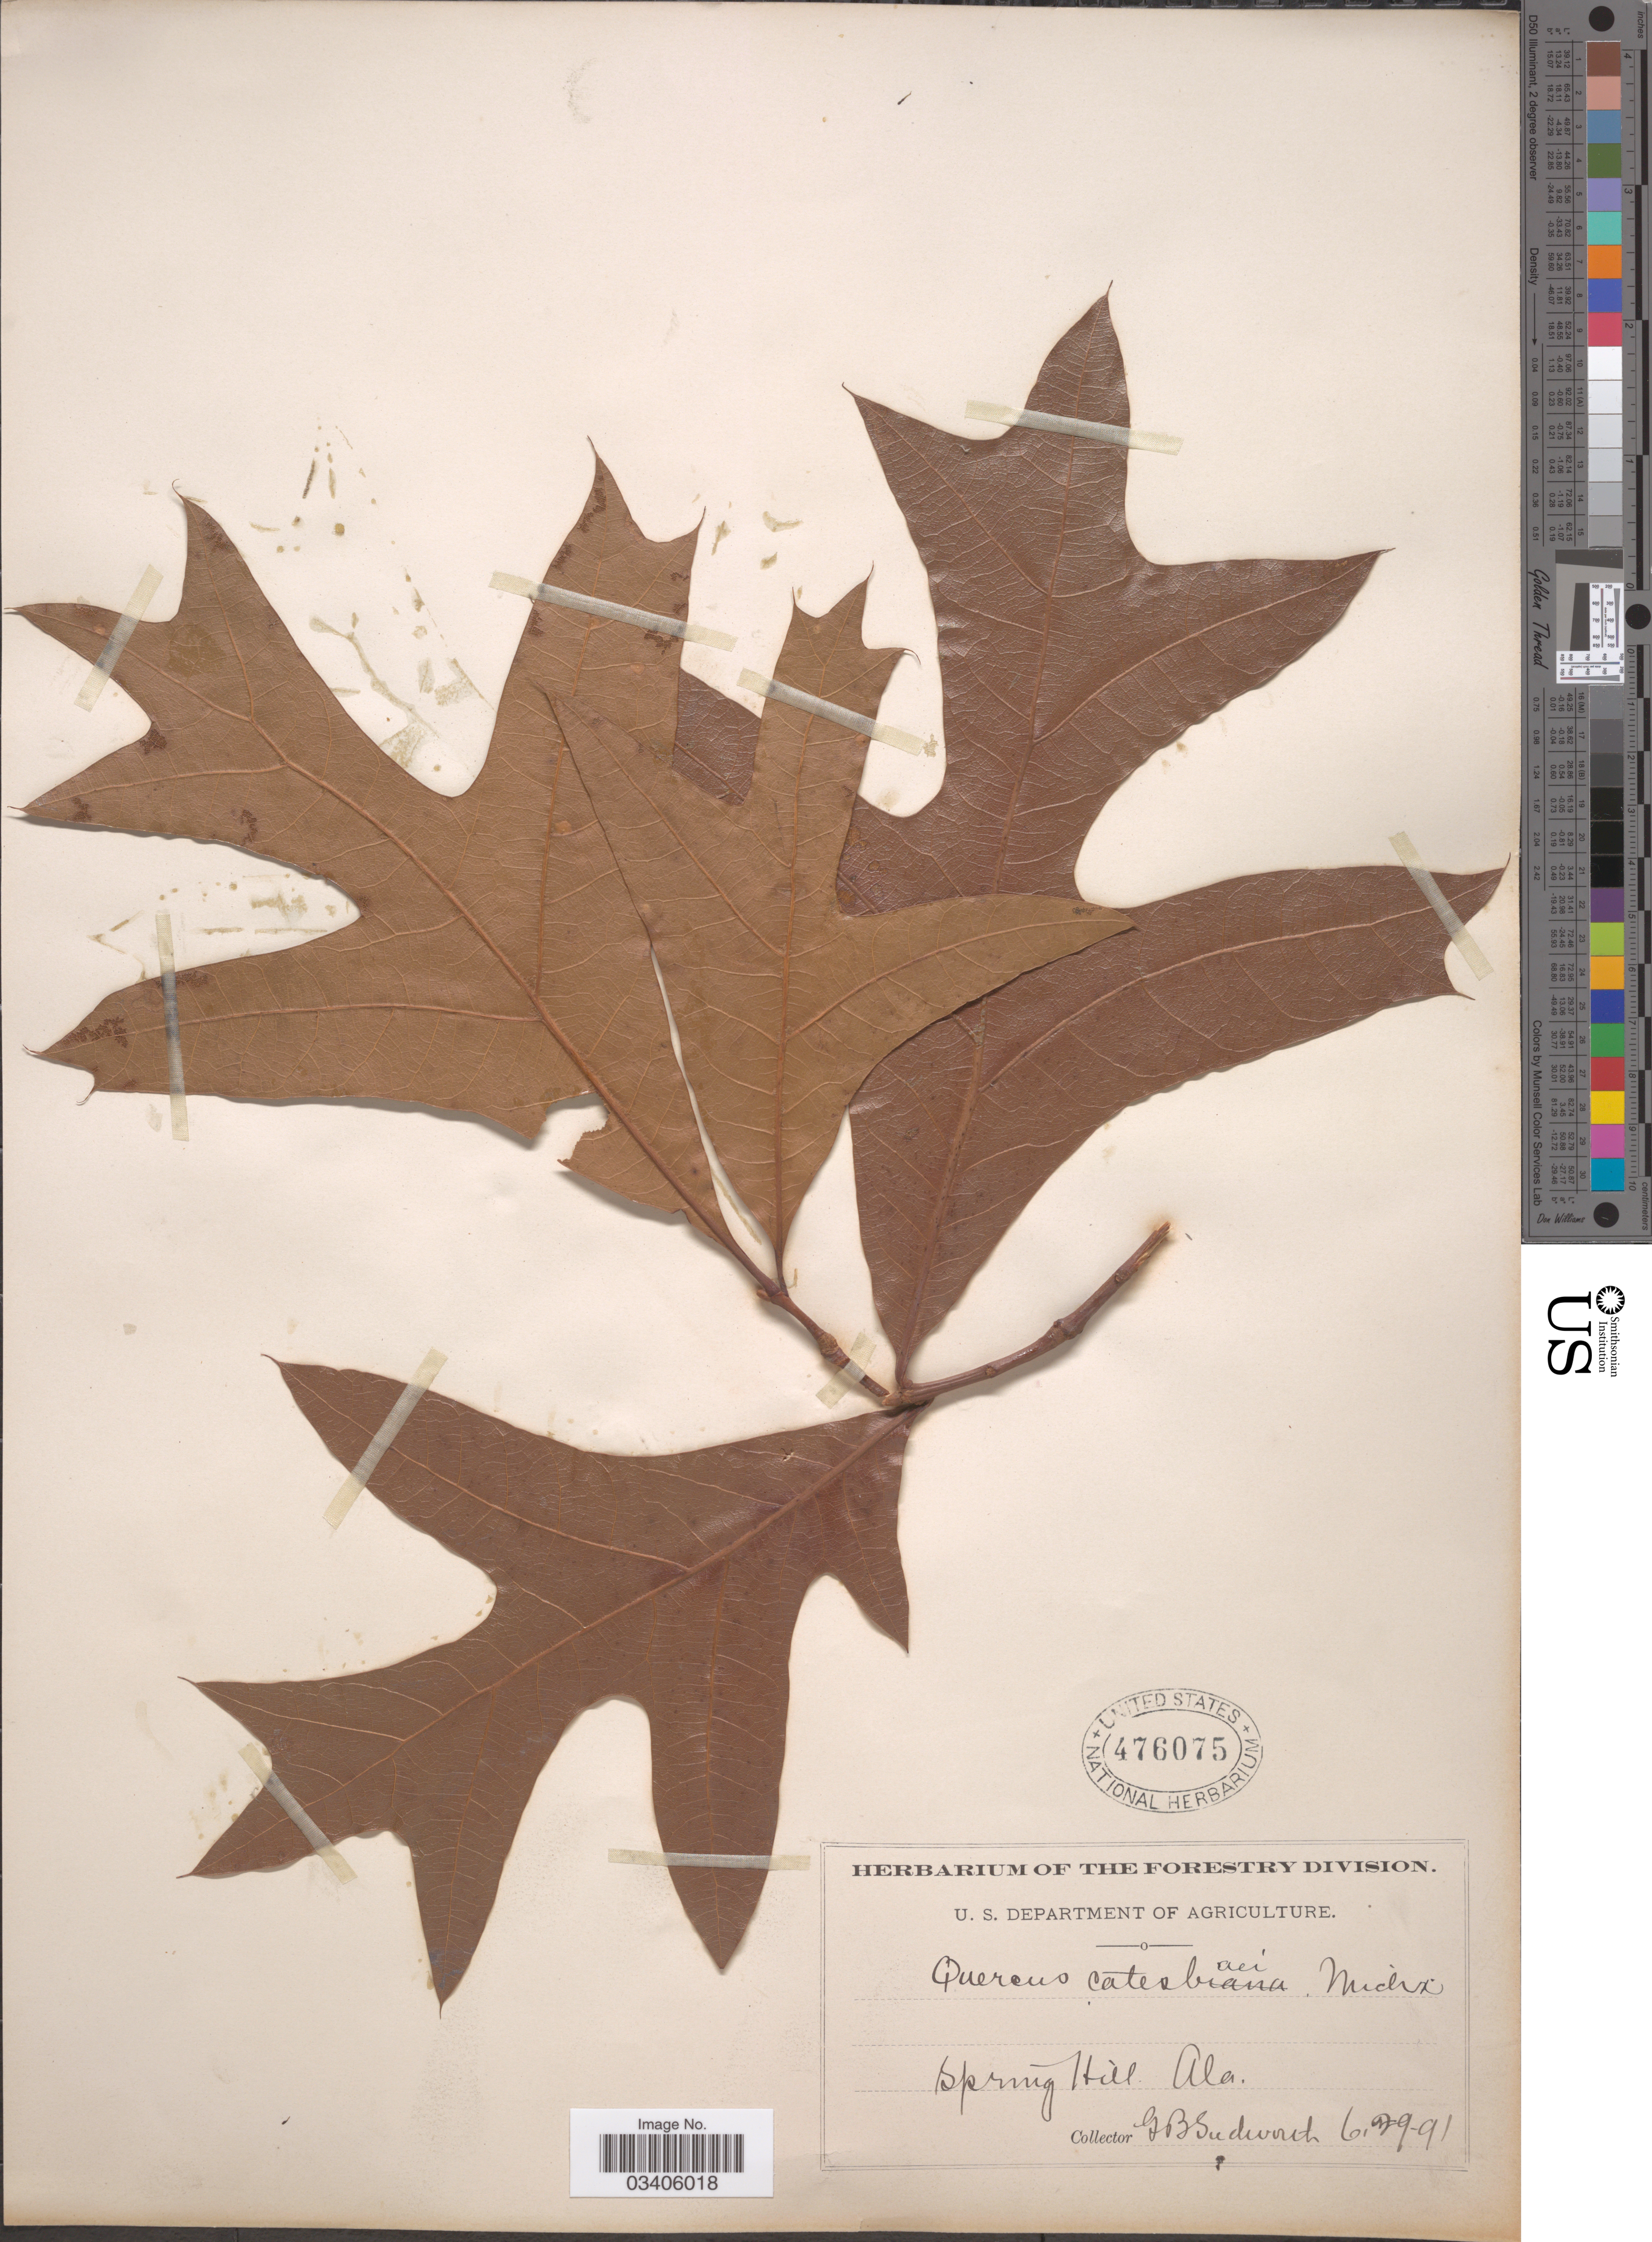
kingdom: Plantae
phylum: Tracheophyta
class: Magnoliopsida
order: Fagales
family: Fagaceae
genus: Quercus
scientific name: Quercus laevis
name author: Walter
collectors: G. B. Sudworth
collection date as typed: Transcribed d/m/y: 29/6/91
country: United States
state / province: Alabama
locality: Spring Hill.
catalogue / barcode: US 476075